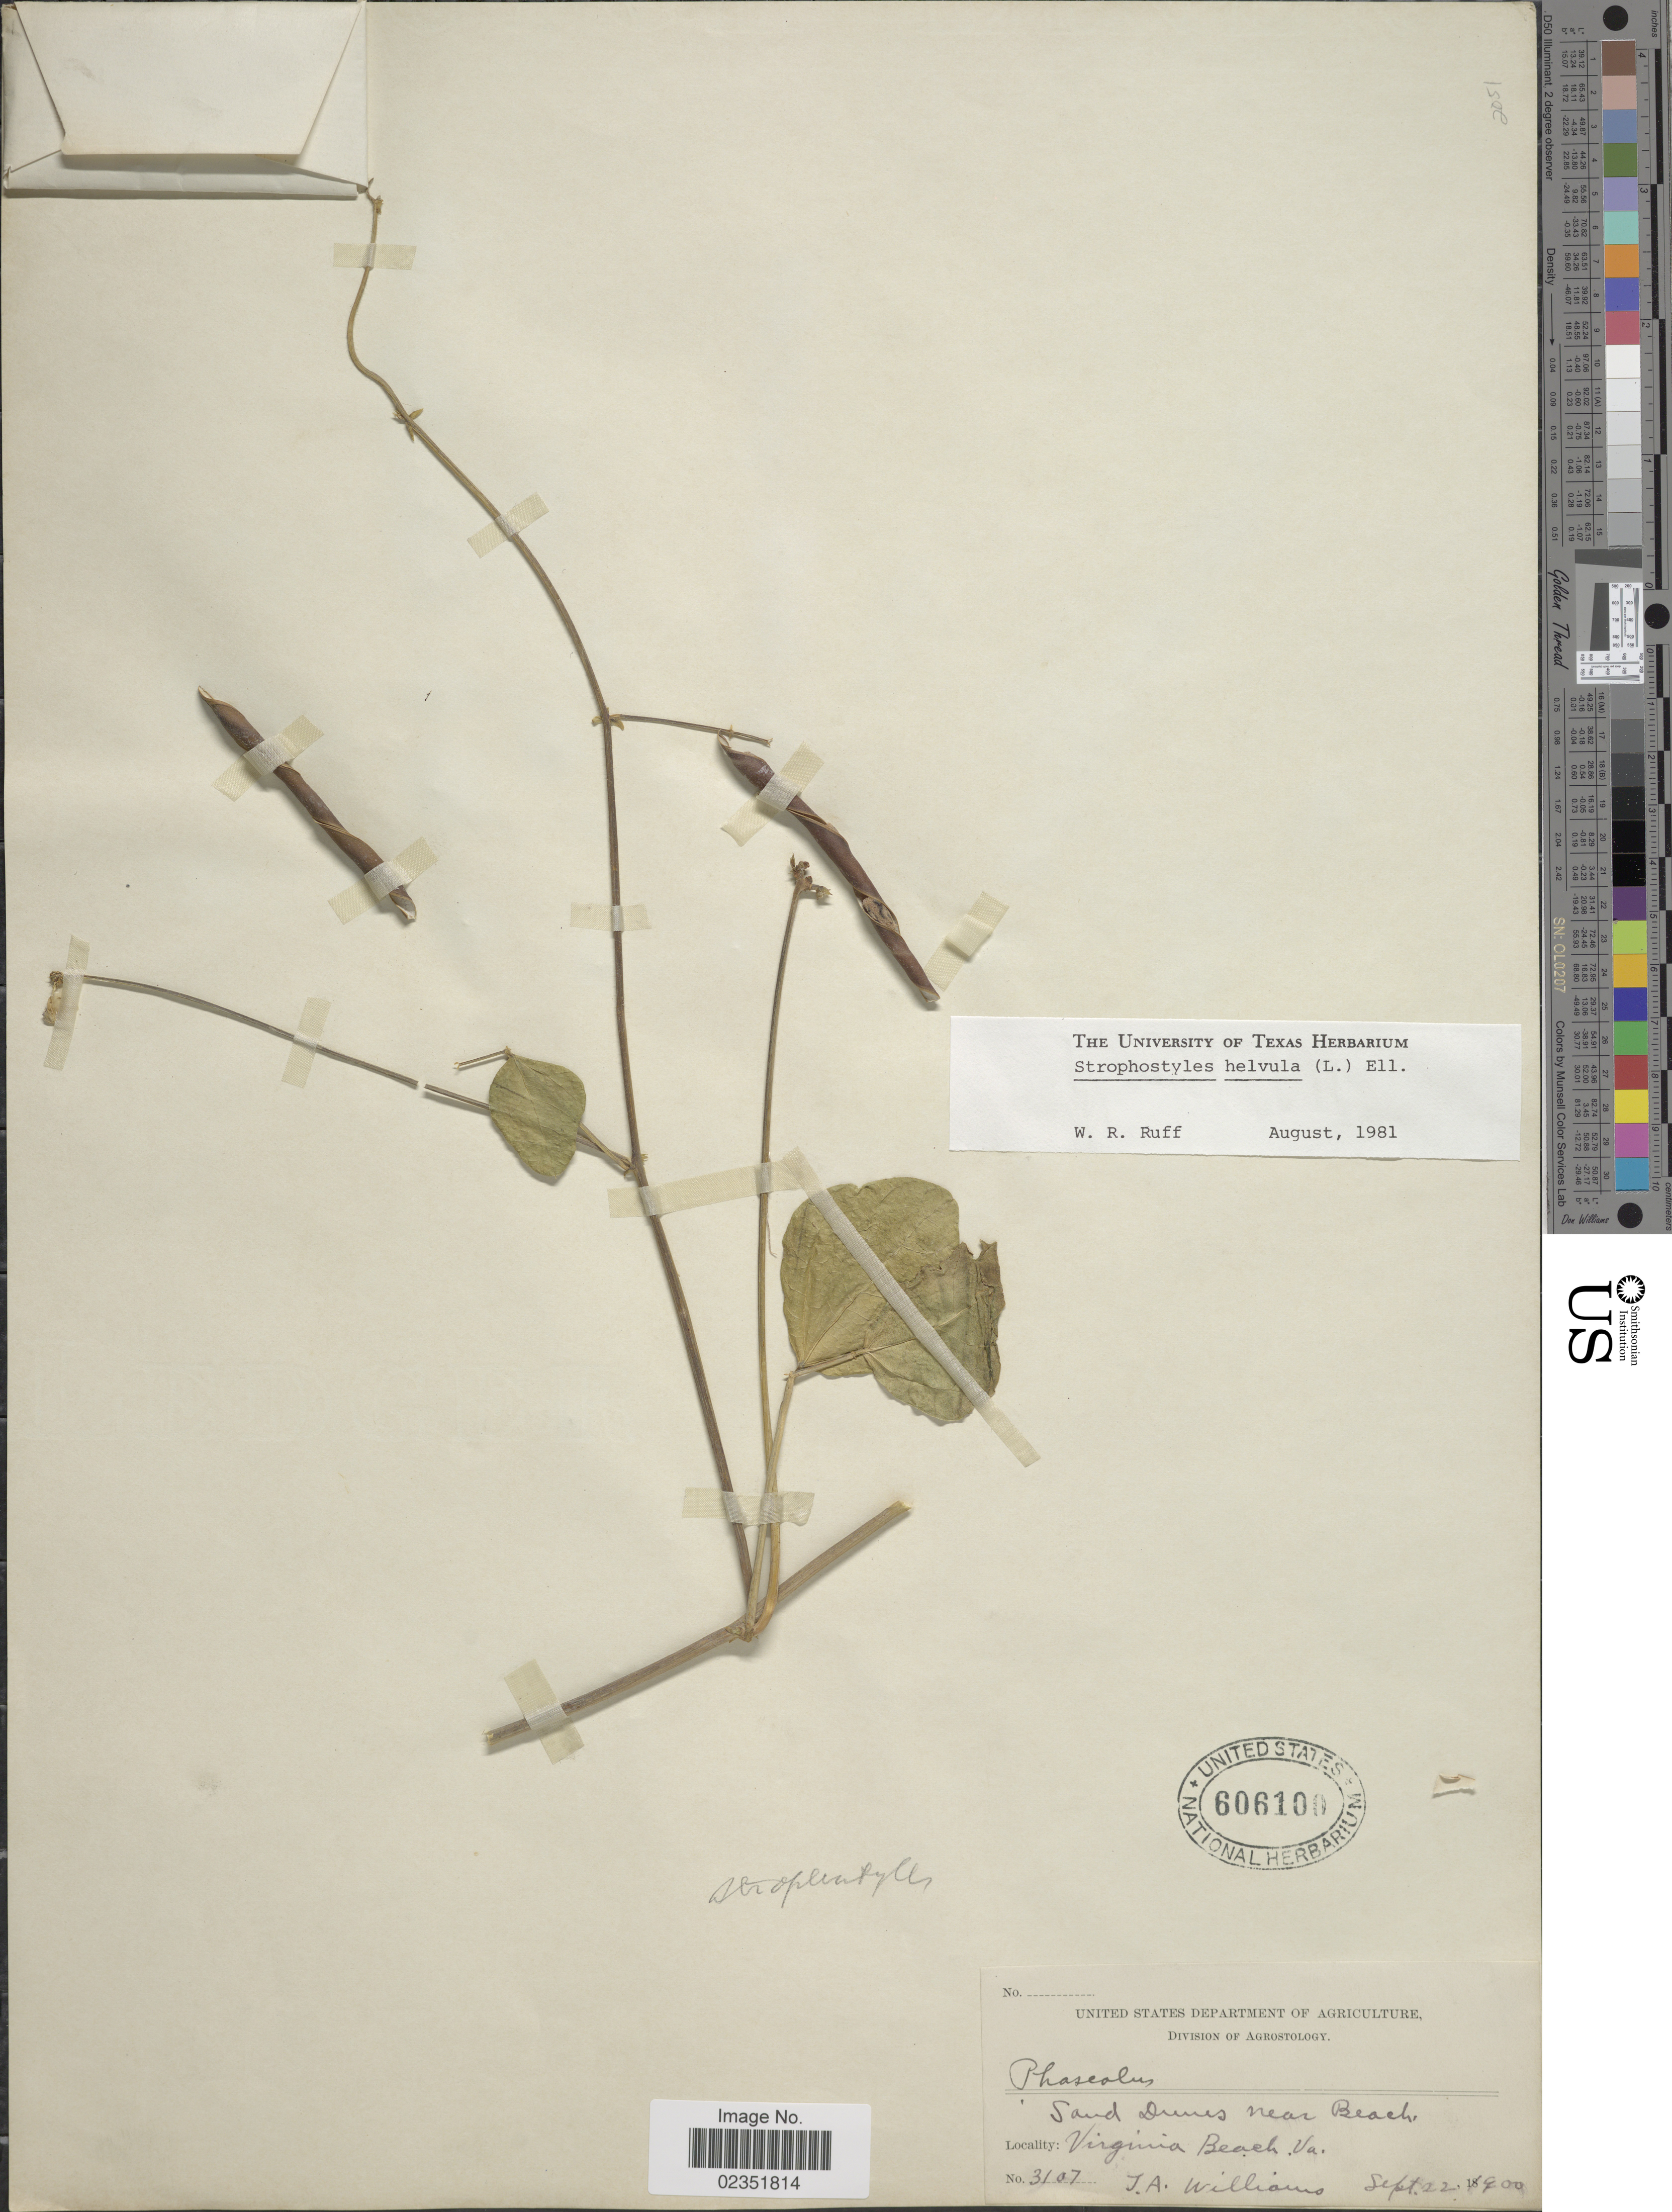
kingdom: Plantae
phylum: Tracheophyta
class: Magnoliopsida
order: Fabales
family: Fabaceae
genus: Strophostyles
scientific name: Strophostyles helvola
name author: (L.) Elliott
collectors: T. A. Williams (herbarium)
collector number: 3107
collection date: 1900-09-22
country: United States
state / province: Virginia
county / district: City of Virginia Beach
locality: Sand Dunes near Beach, Virginia Beach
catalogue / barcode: US 606100